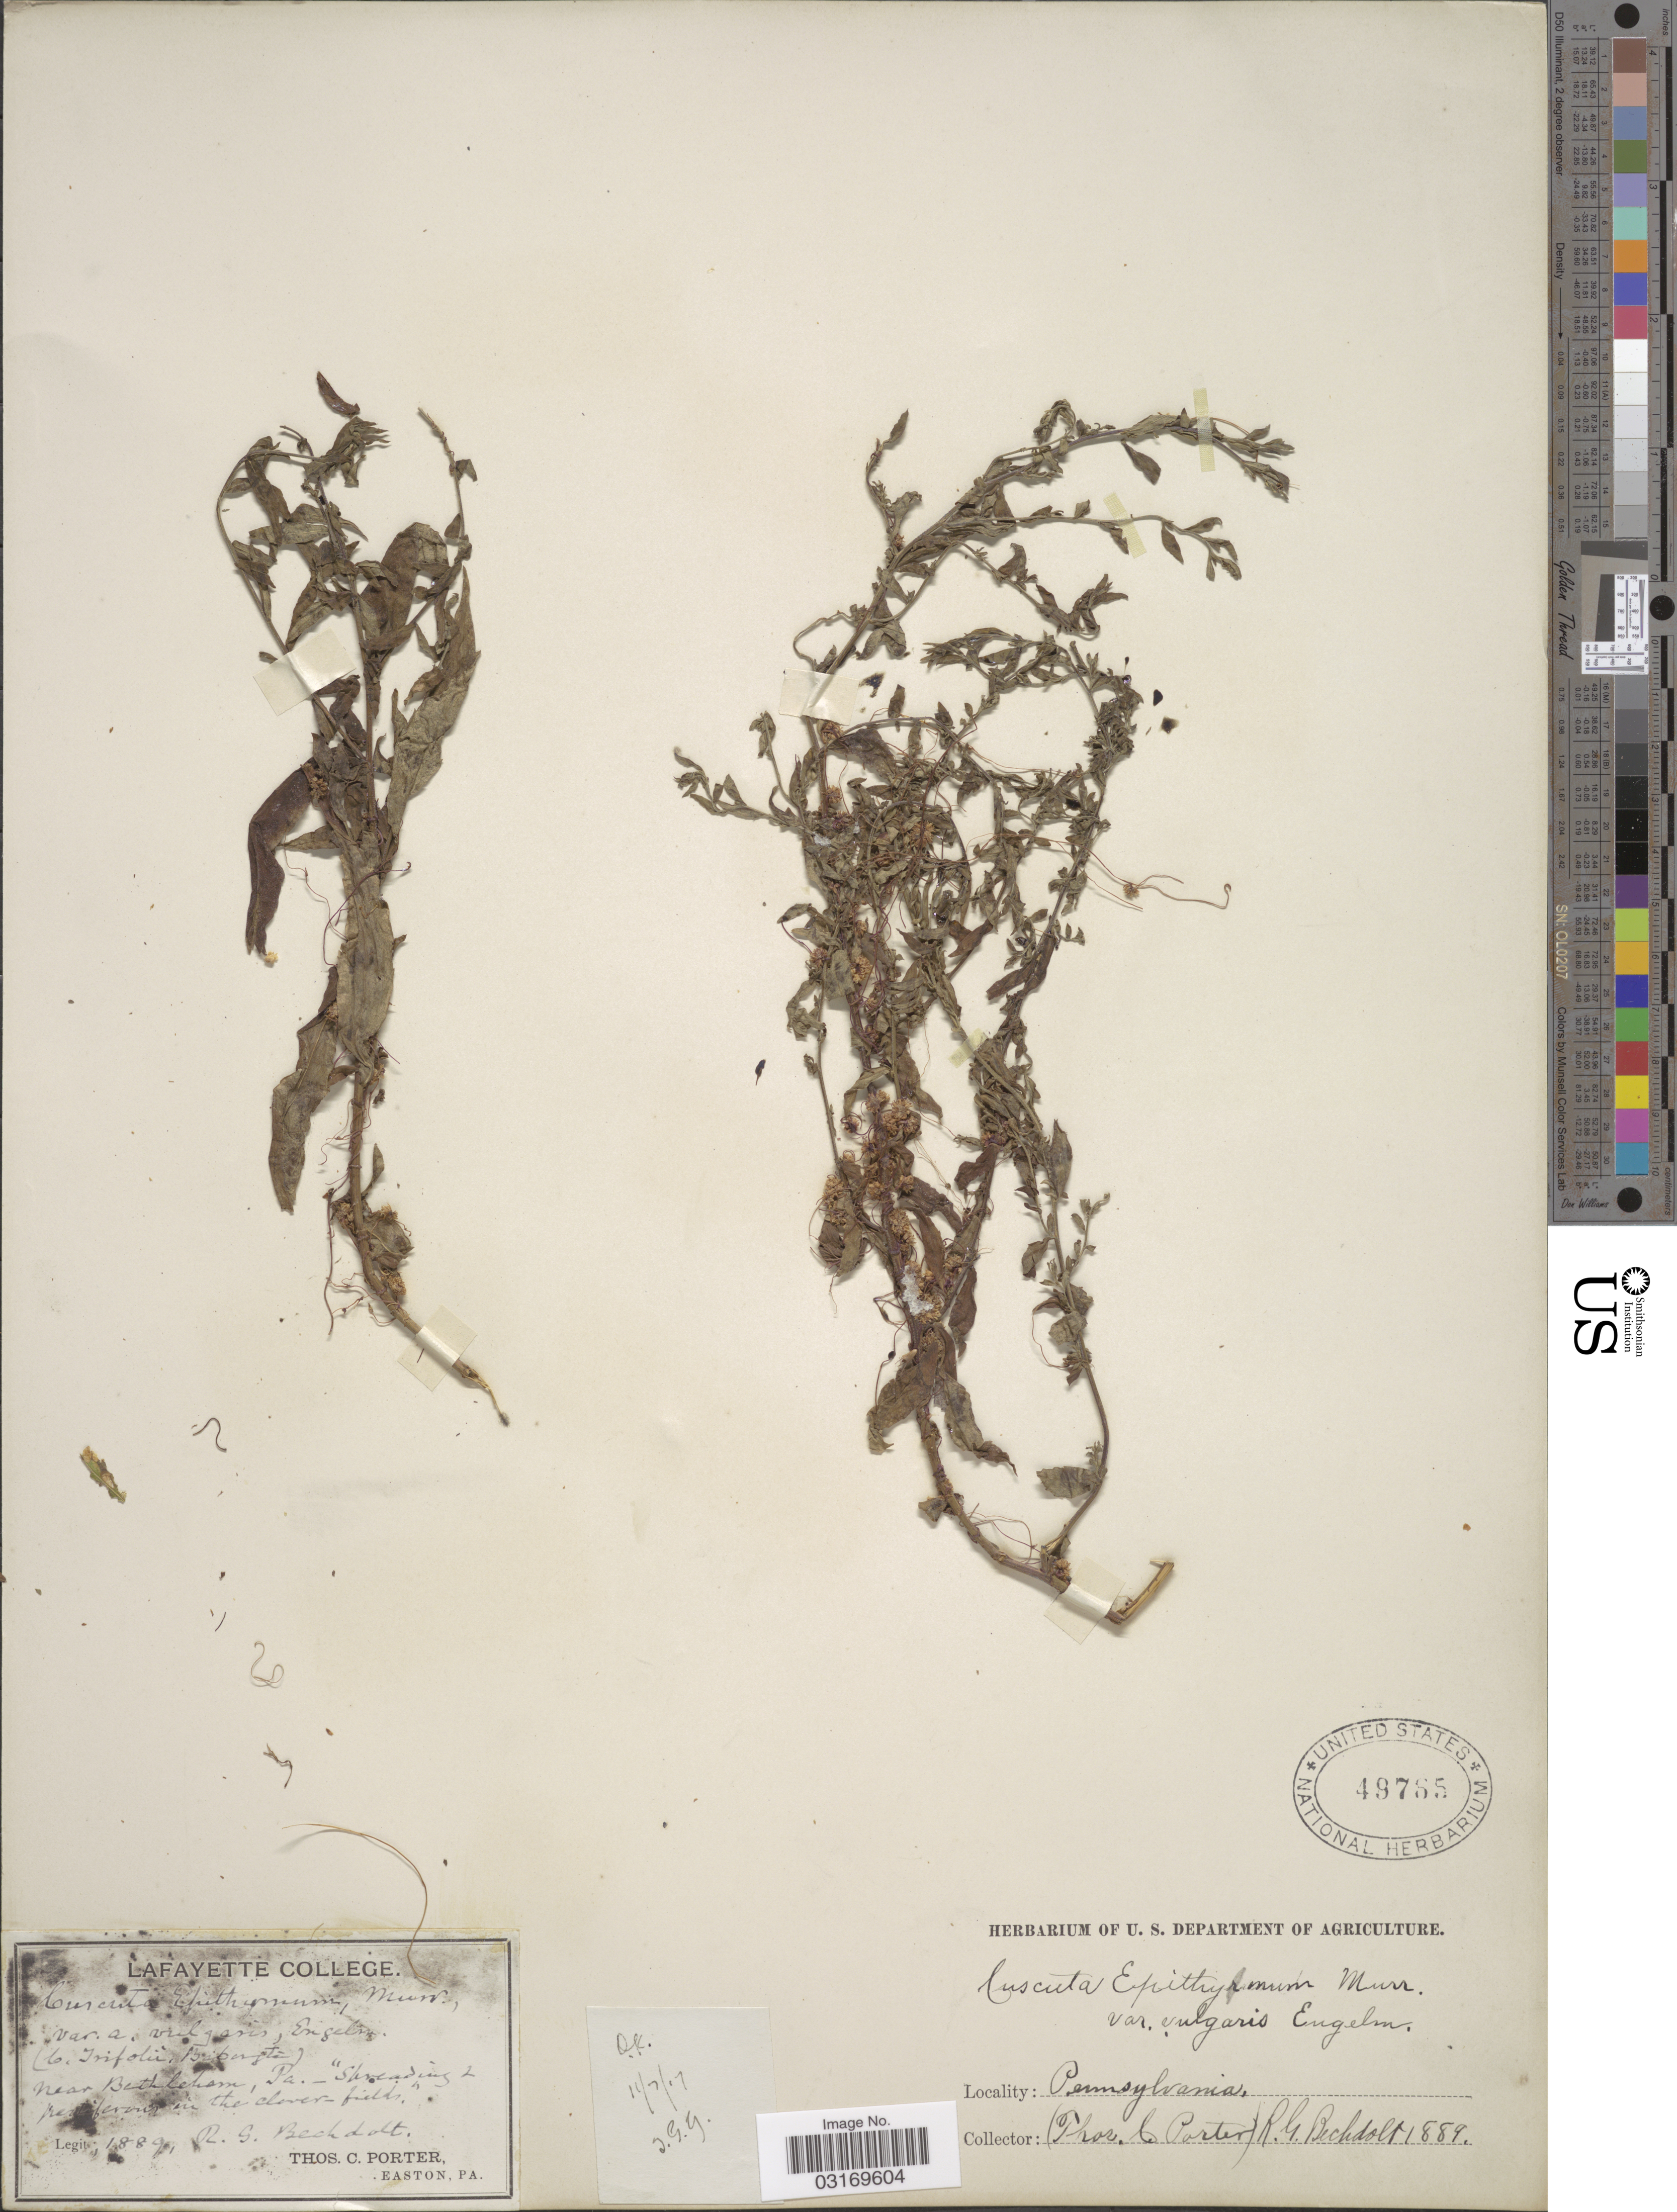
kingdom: Plantae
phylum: Tracheophyta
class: Magnoliopsida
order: Solanales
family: Convolvulaceae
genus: Cuscuta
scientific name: Cuscuta epithymum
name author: Murray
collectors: R. Bechdolt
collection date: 1889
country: United States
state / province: Pennsylvania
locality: Near Bethleham.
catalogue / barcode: US 49785